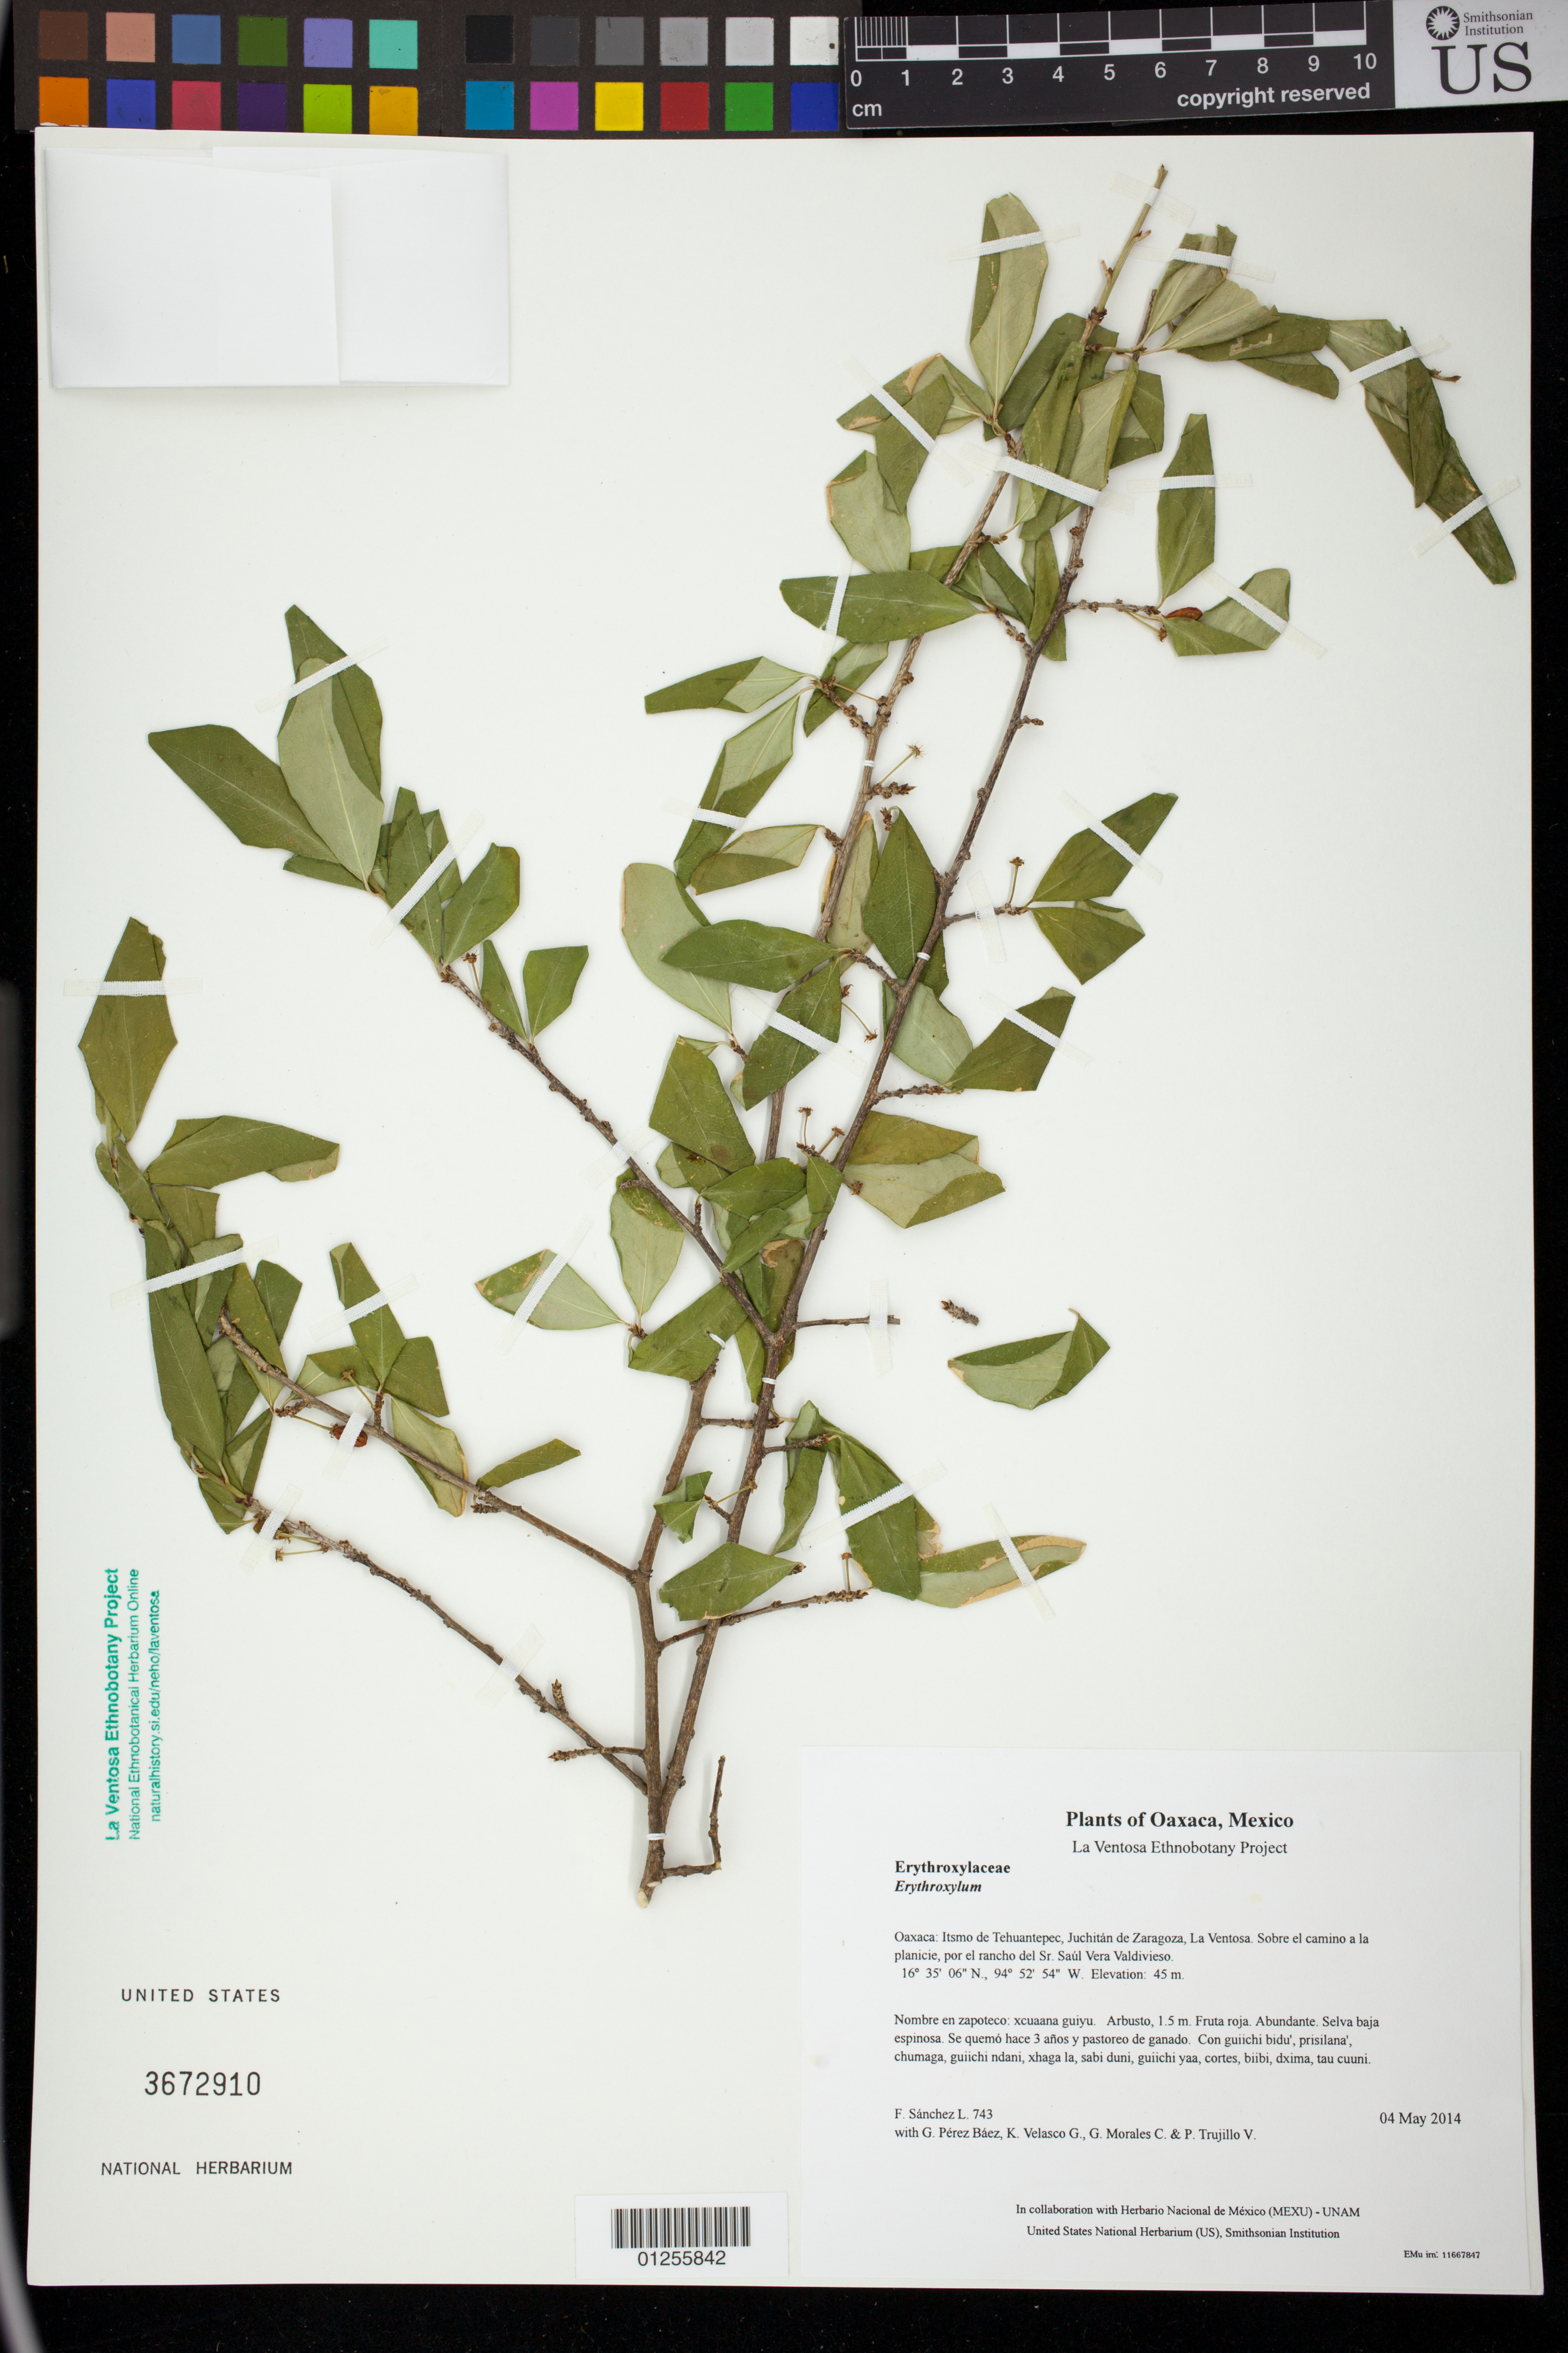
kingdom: Plantae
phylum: Tracheophyta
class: Magnoliopsida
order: Malpighiales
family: Erythroxylaceae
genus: Erythroxylum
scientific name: Erythroxylum havanense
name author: Jacq.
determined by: Reyes García, A.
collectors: F. Sánchez L., G. Pérez Báez, K. Velasco G., G. Morales C. & P. Trujillo V.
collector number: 743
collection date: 2014-05-04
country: Mexico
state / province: Oaxaca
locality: Itsmo de Tehuantepec, Juchitán de Zaragoza, La Ventosa. Sobre el camino a la planicie, por el rancho del Sr. Saúl Vera Valdivieso.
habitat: Selva baja espinosa. Se quemó hace 3 años y pastoreo de ganado.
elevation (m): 45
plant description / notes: JEBOT, MEXU, SERO, US; Yaga bandaga. 1.5 m. Cuaananaxhi naxiña'. Stale.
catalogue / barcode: US 3672910